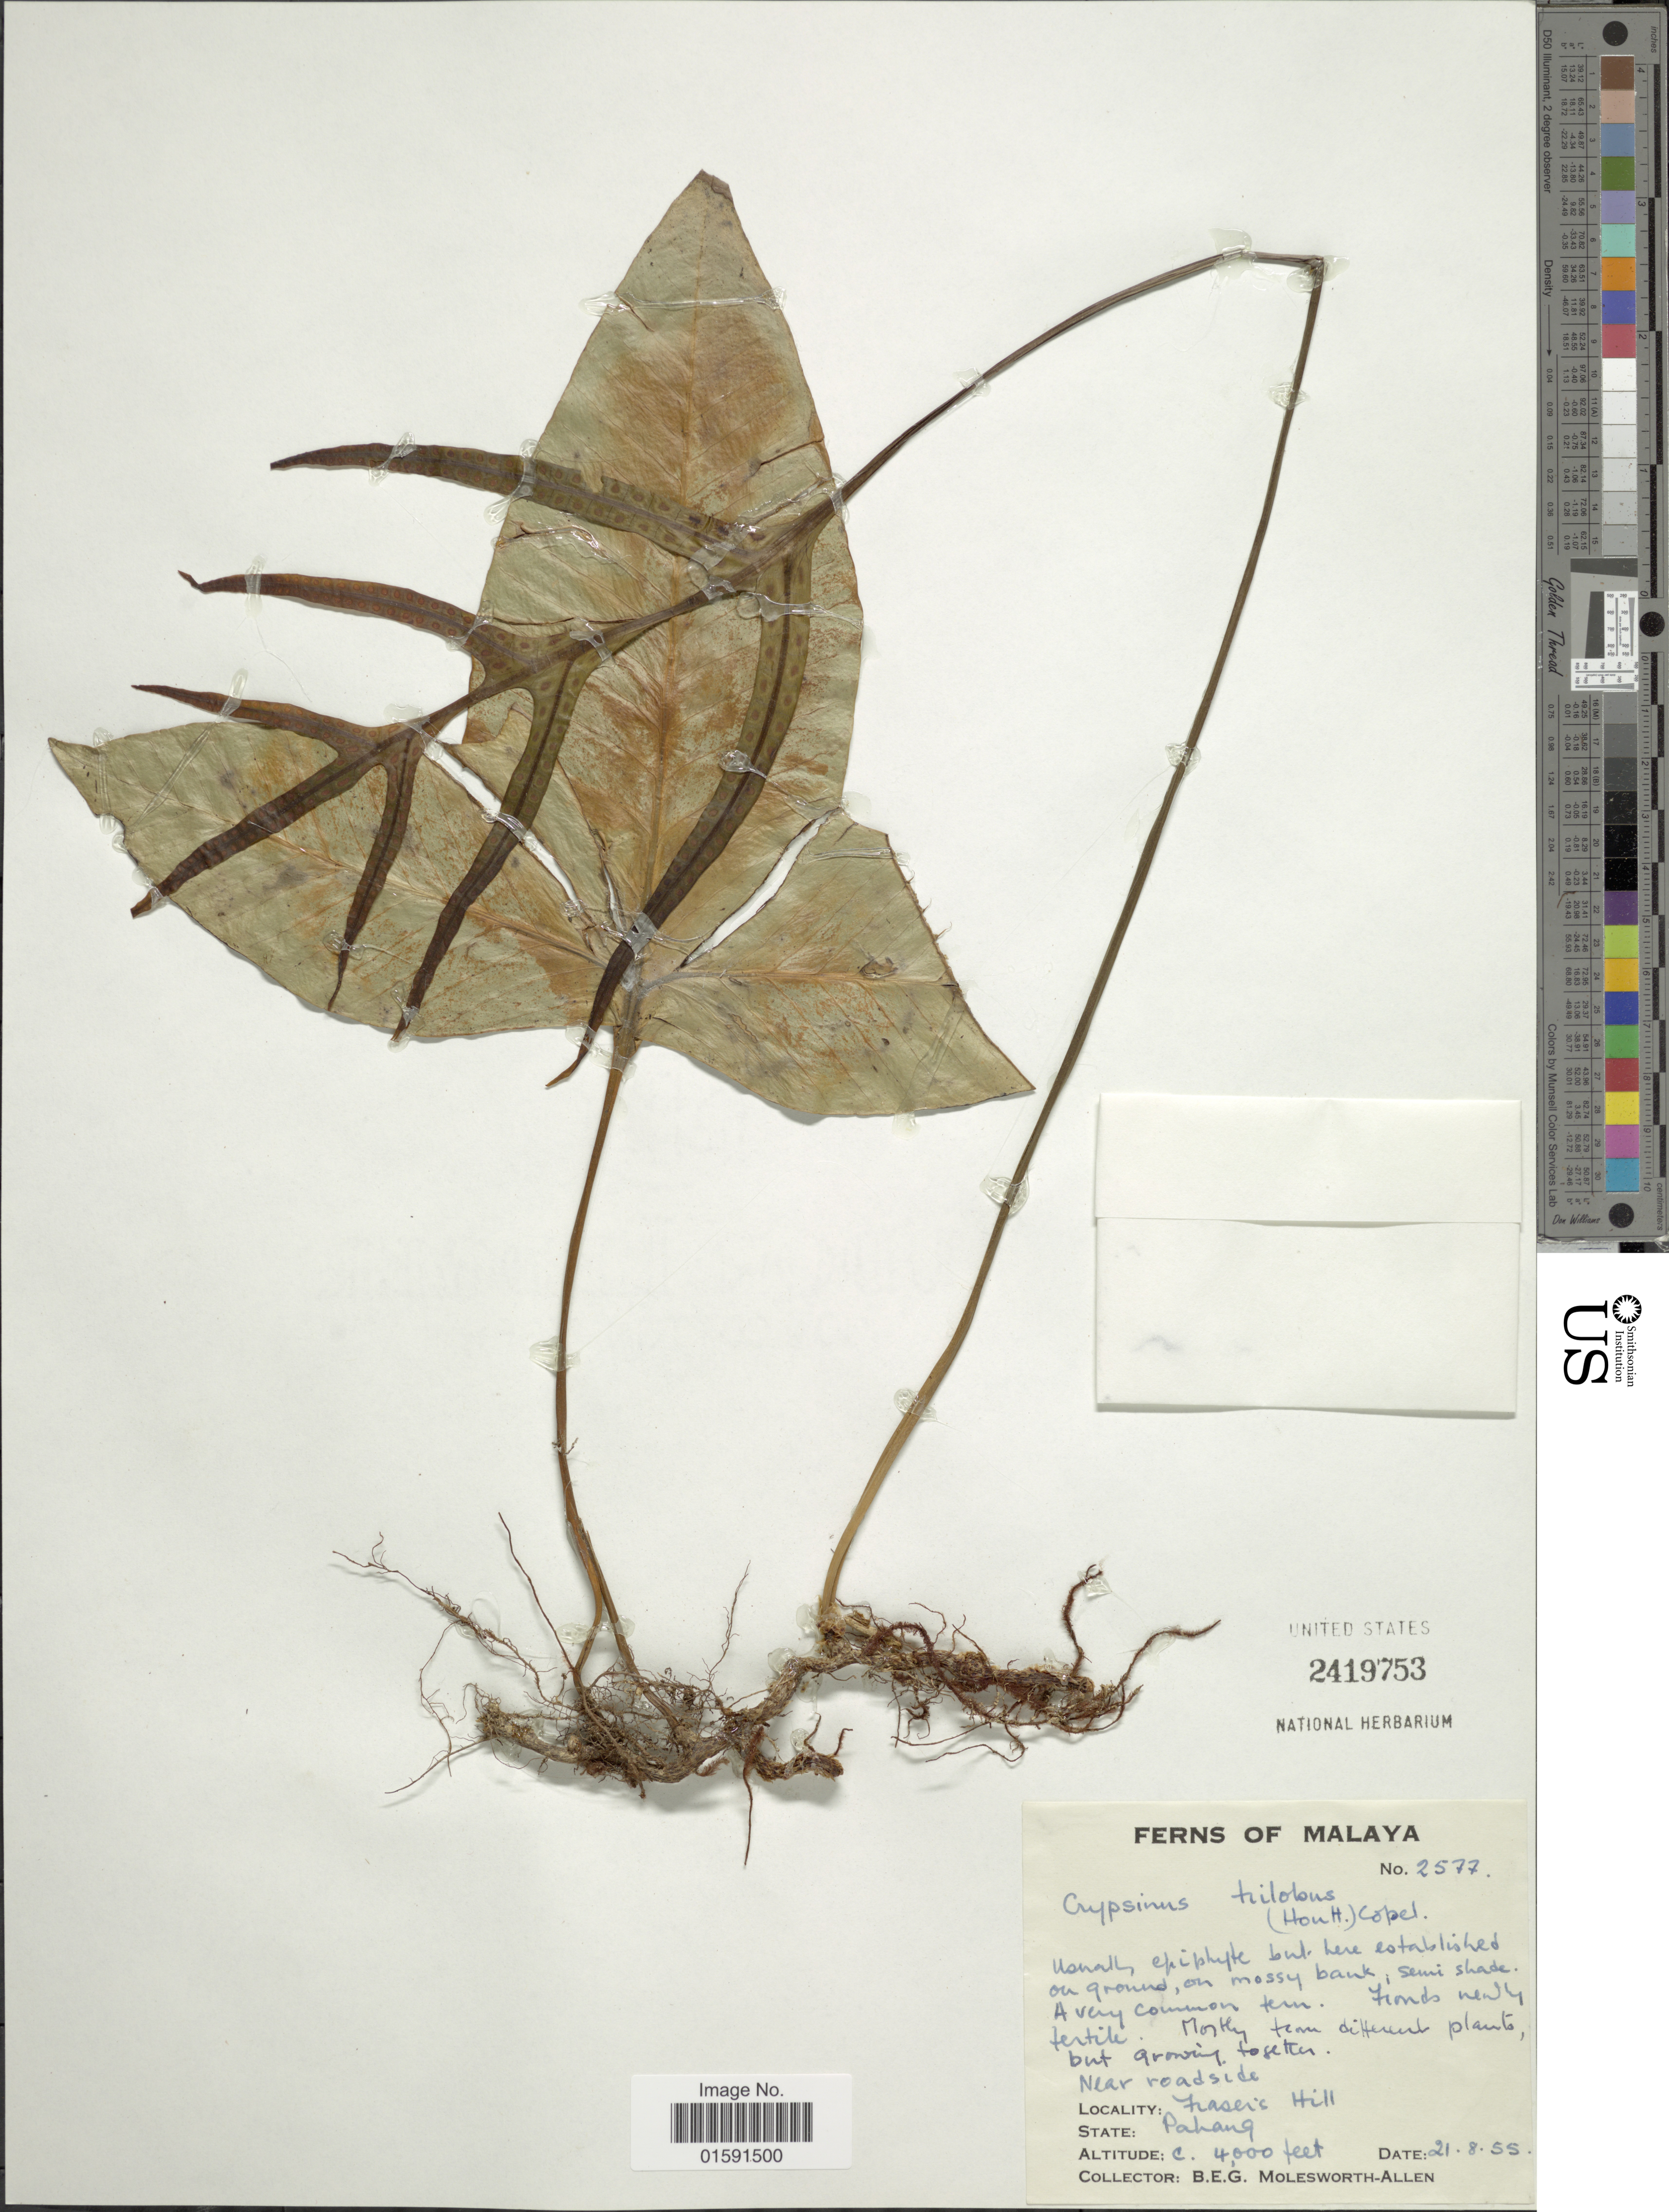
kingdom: Plantae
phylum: Tracheophyta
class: Polypodiopsida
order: Polypodiales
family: Polypodiaceae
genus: Selliguea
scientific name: Selliguea triloba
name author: (Houtt.) M.G. Price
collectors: B. E. G. Molesworth-Allen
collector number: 2577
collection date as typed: Transcribed d/m/y: 21/8/55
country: Malaysia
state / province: Pahang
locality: Near Roadside, Fraser's Hill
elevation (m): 1219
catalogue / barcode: US 2419753